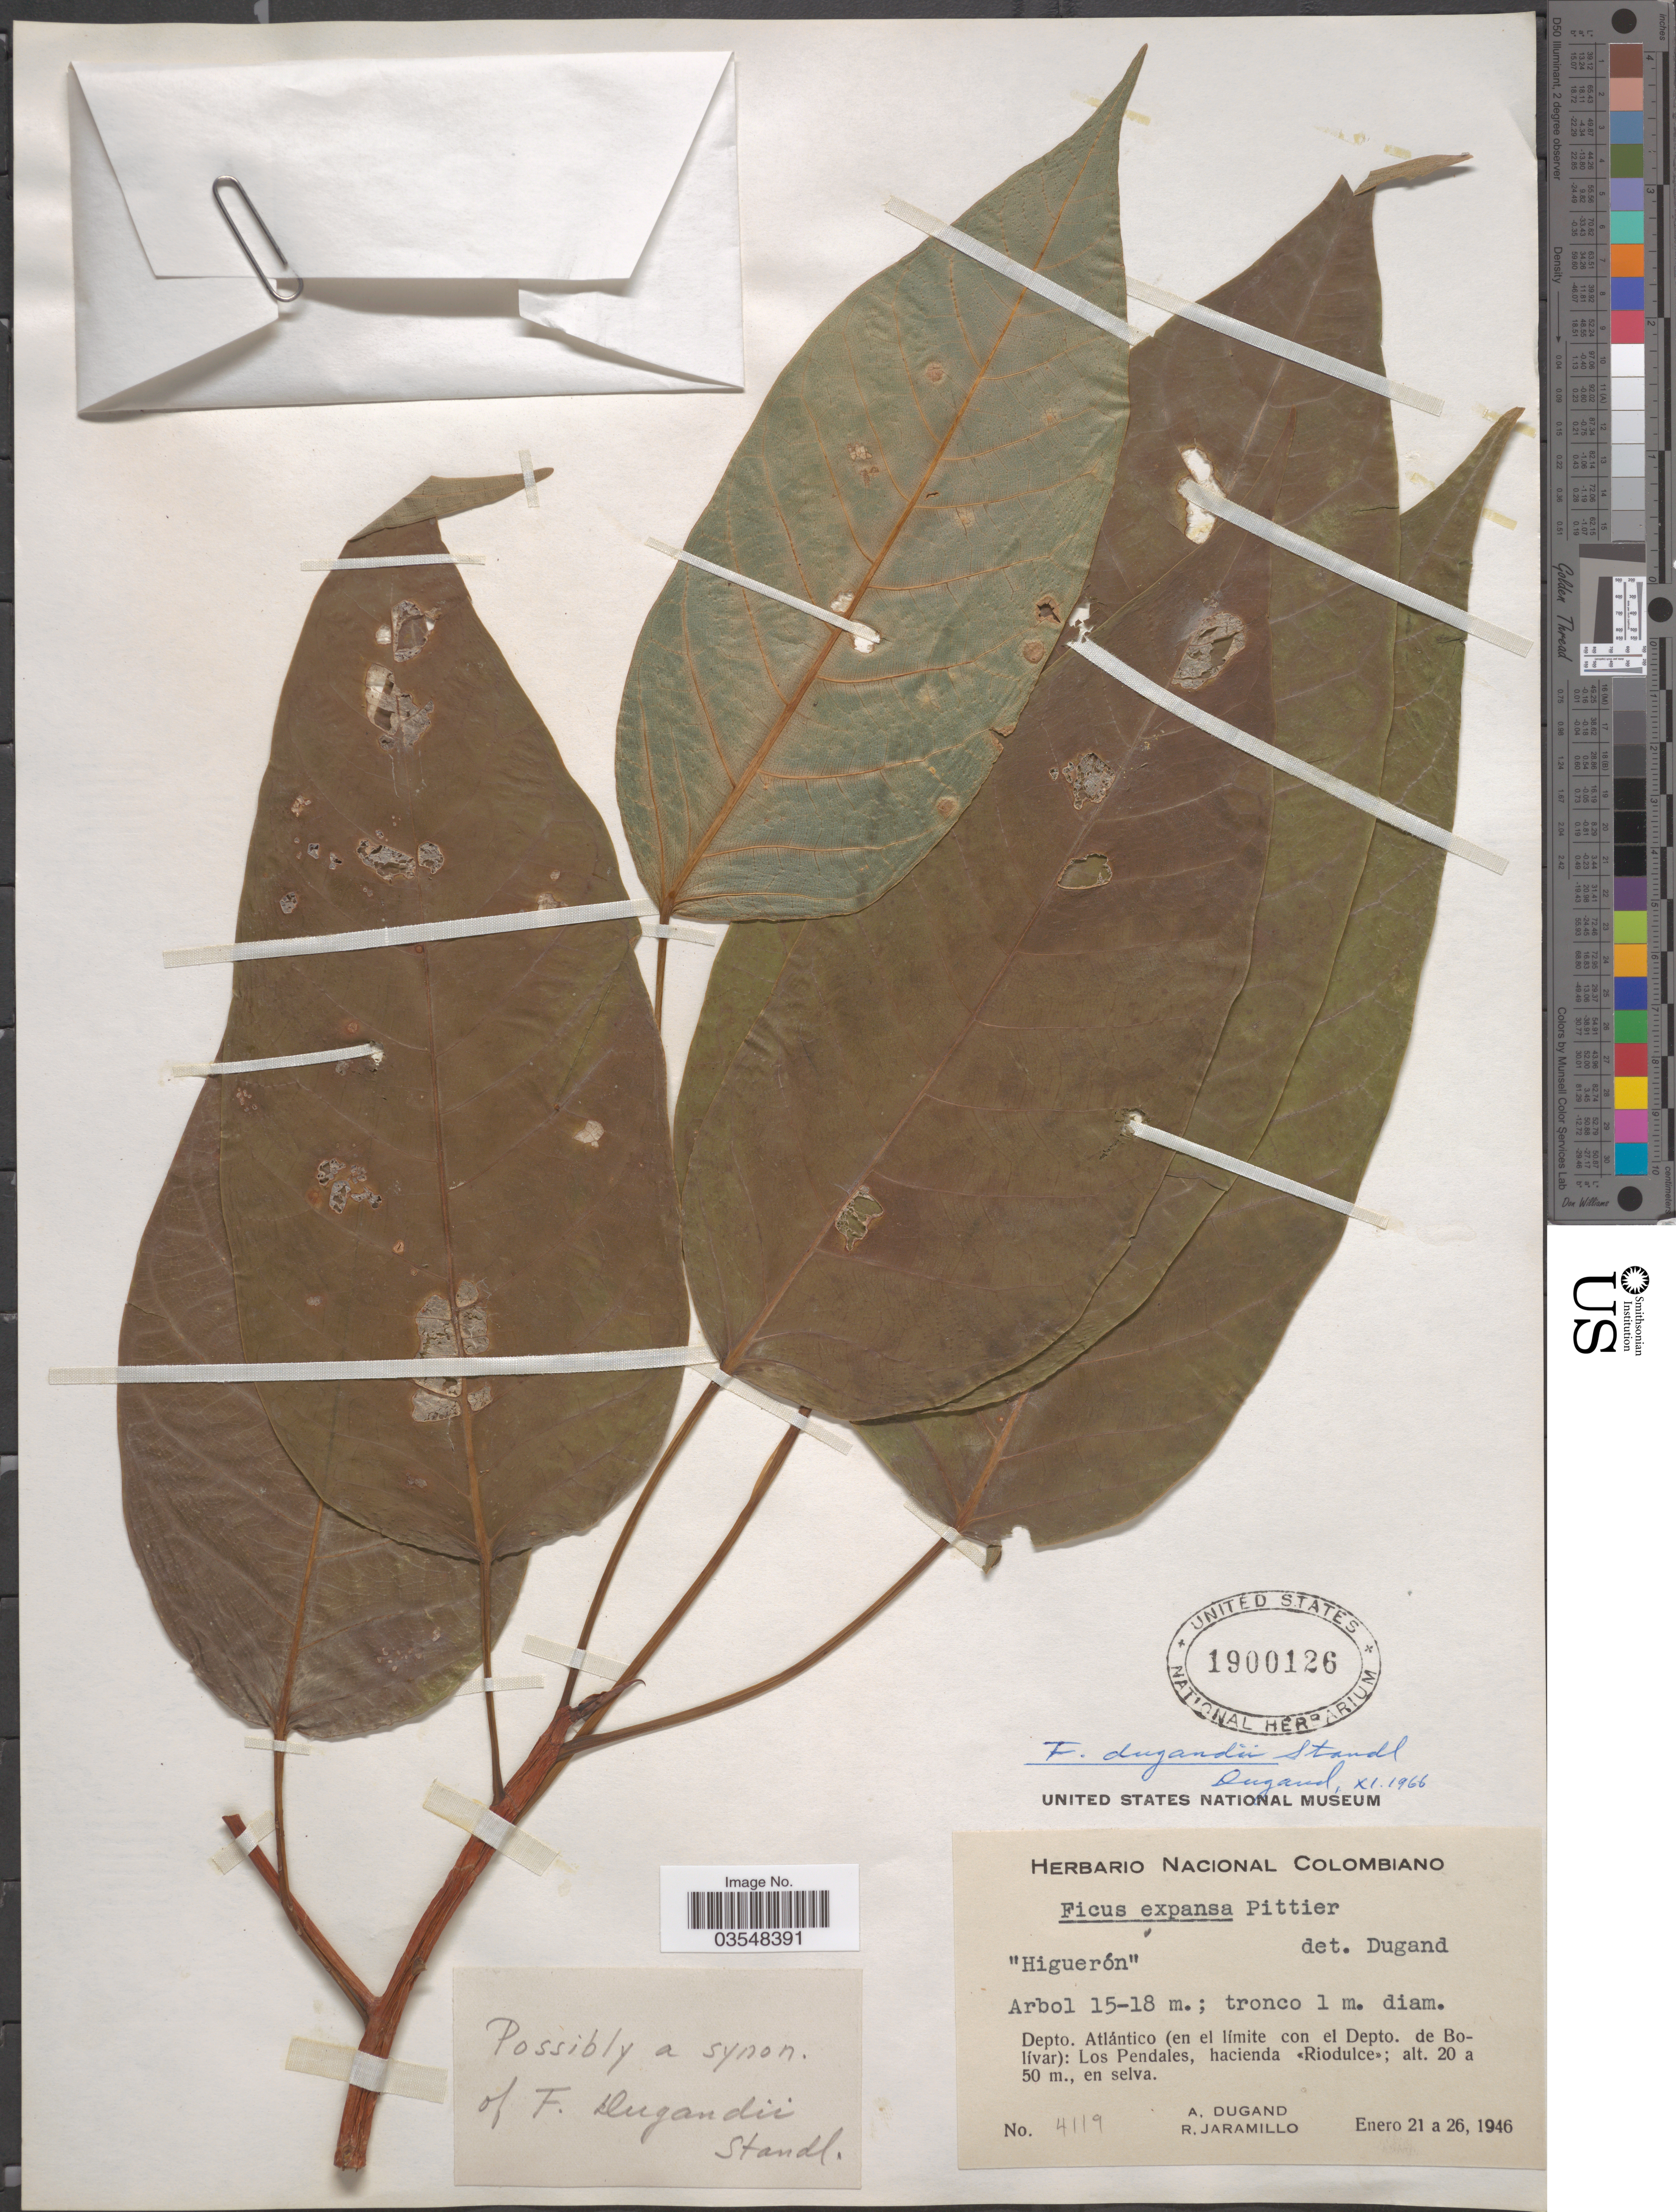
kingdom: Plantae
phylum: Tracheophyta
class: Magnoliopsida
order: Rosales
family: Moraceae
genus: Ficus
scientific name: Ficus dugandii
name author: Standl.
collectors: A. Dugand & R. Jaramillo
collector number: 4119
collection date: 1946-01-21/1946-01-26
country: Colombia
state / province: Atlántico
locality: Depto. Atlántico (en el límite con el Depto. de Bolívar): Los Pendales, hacienda «Riodulce».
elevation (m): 20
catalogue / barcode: US 1900126